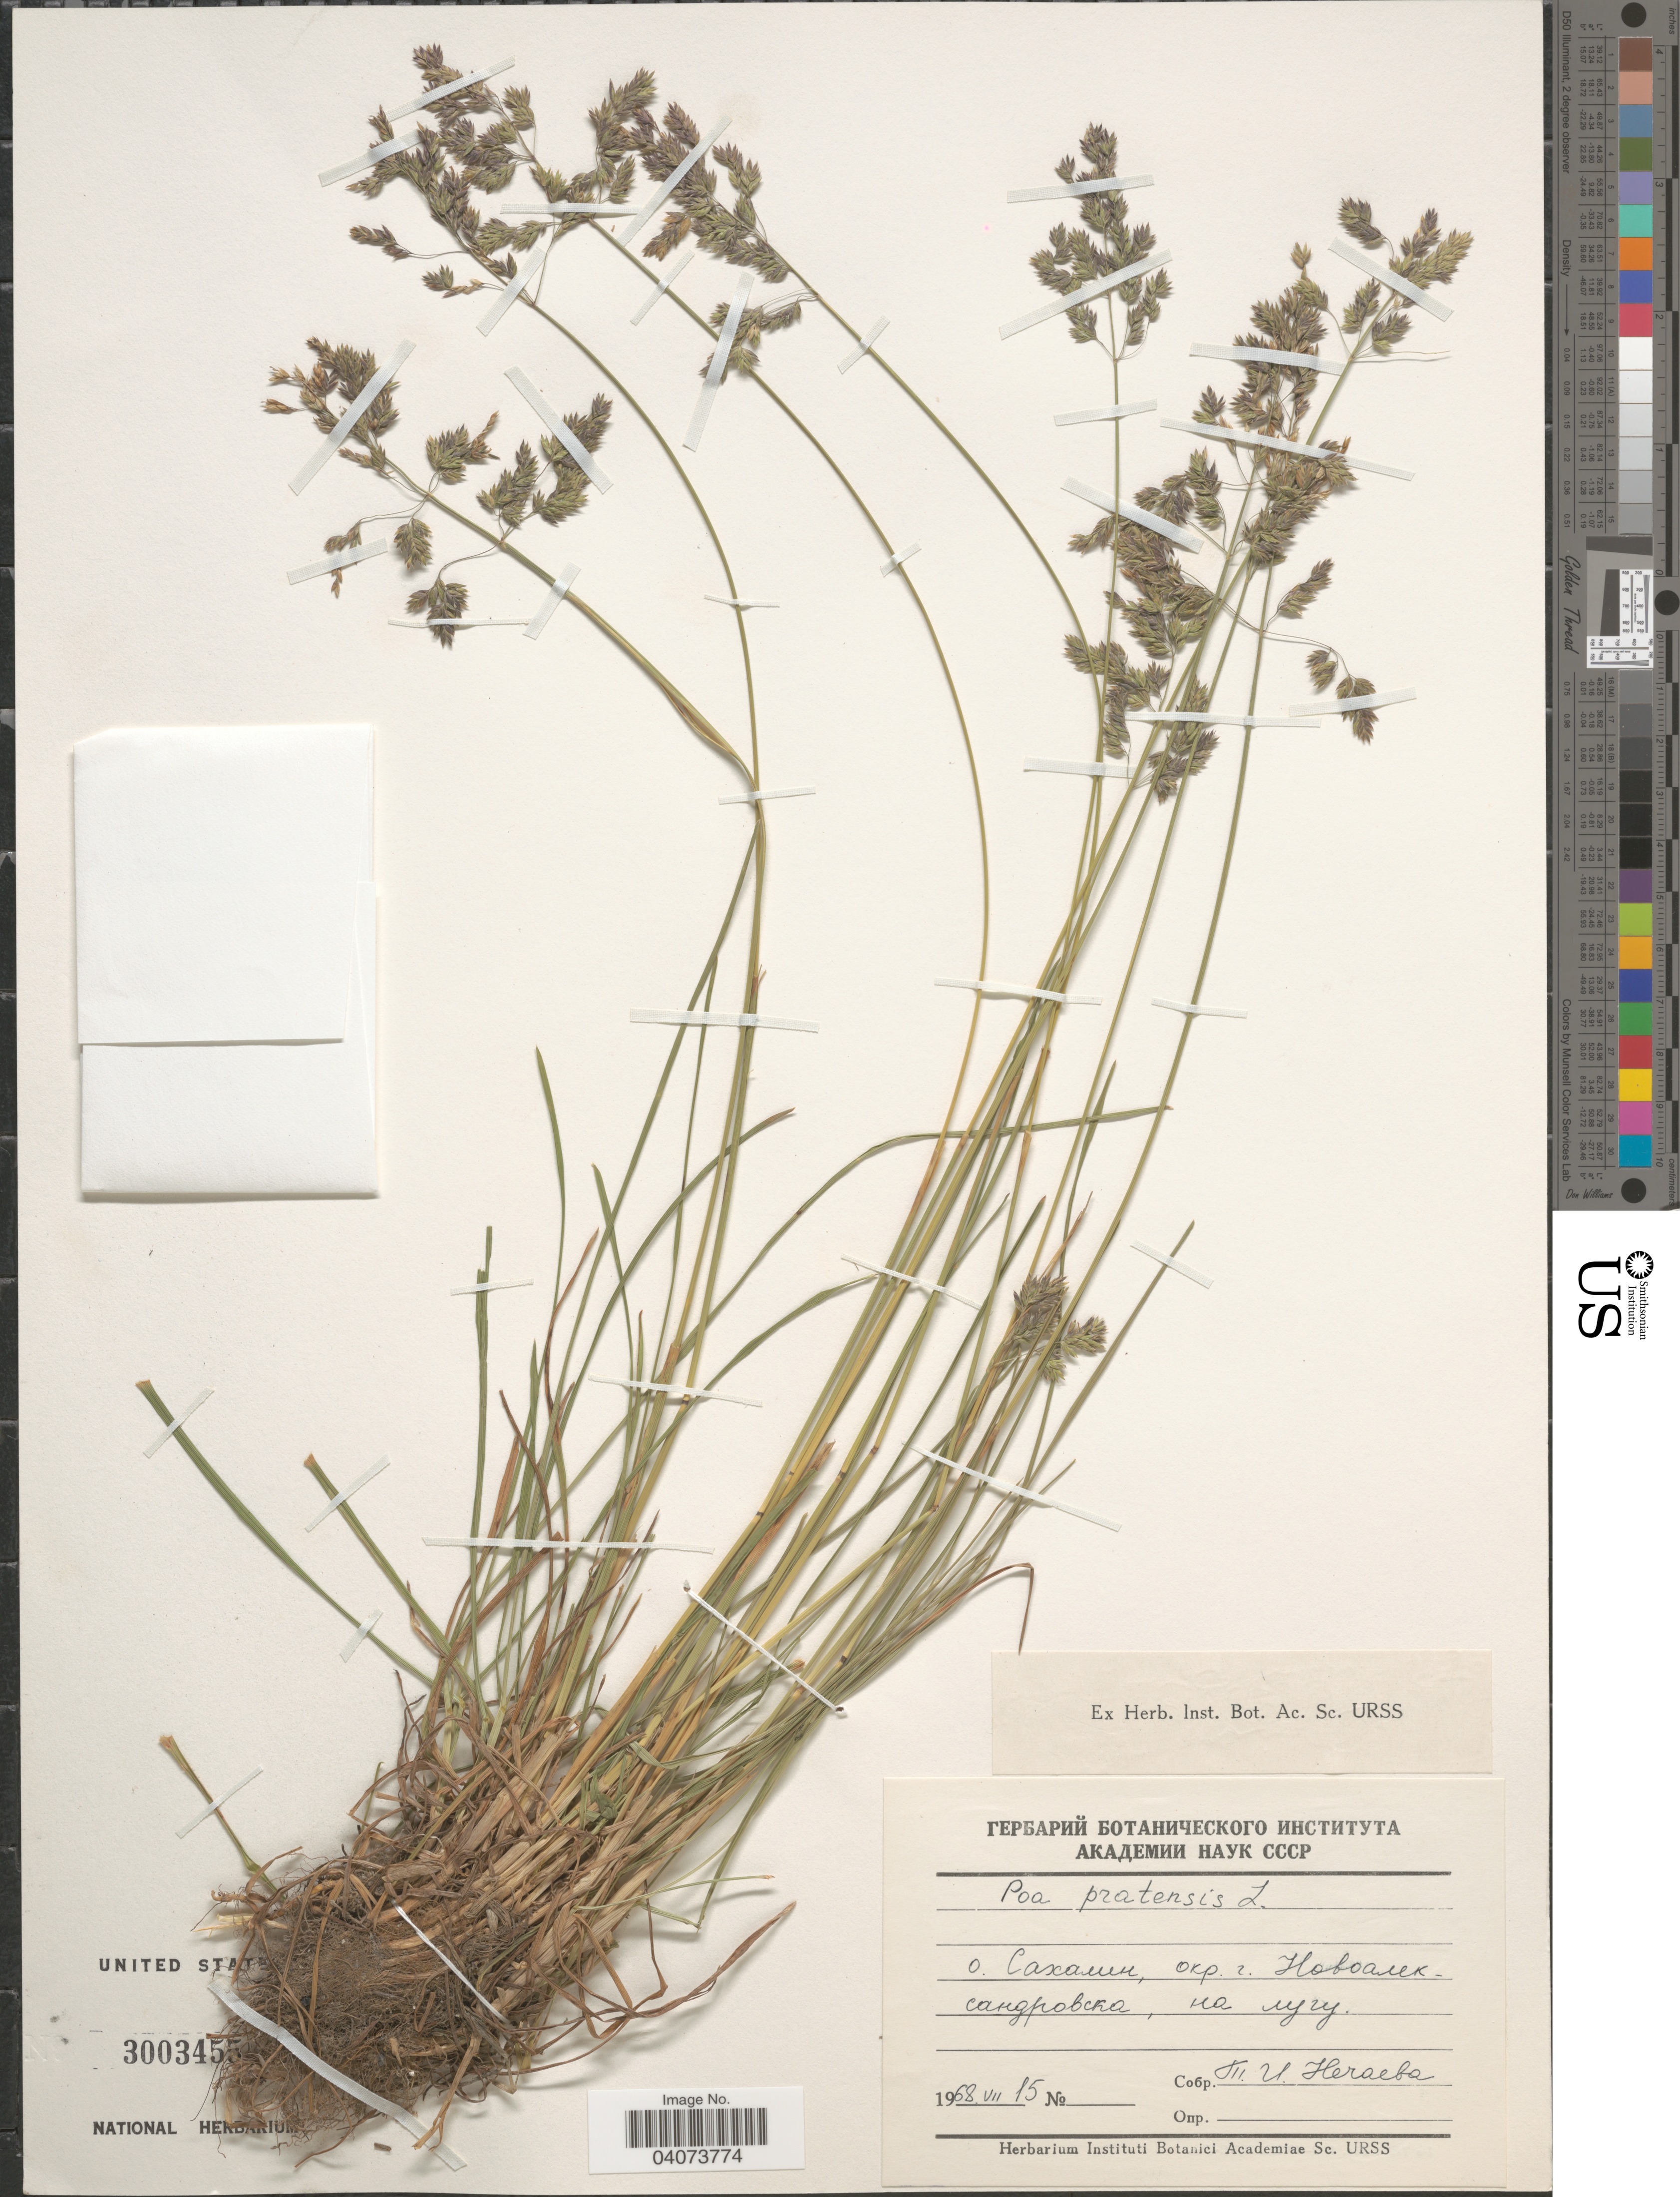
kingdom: Plantae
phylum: Tracheophyta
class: Liliopsida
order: Poales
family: Poaceae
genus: Poa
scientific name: Poa pratensis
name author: L.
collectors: T. Nechaeva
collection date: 1968-07-15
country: Russian Federation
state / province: Sakhalin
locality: Vicinity of Novoaleksandrovka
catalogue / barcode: US 3003455